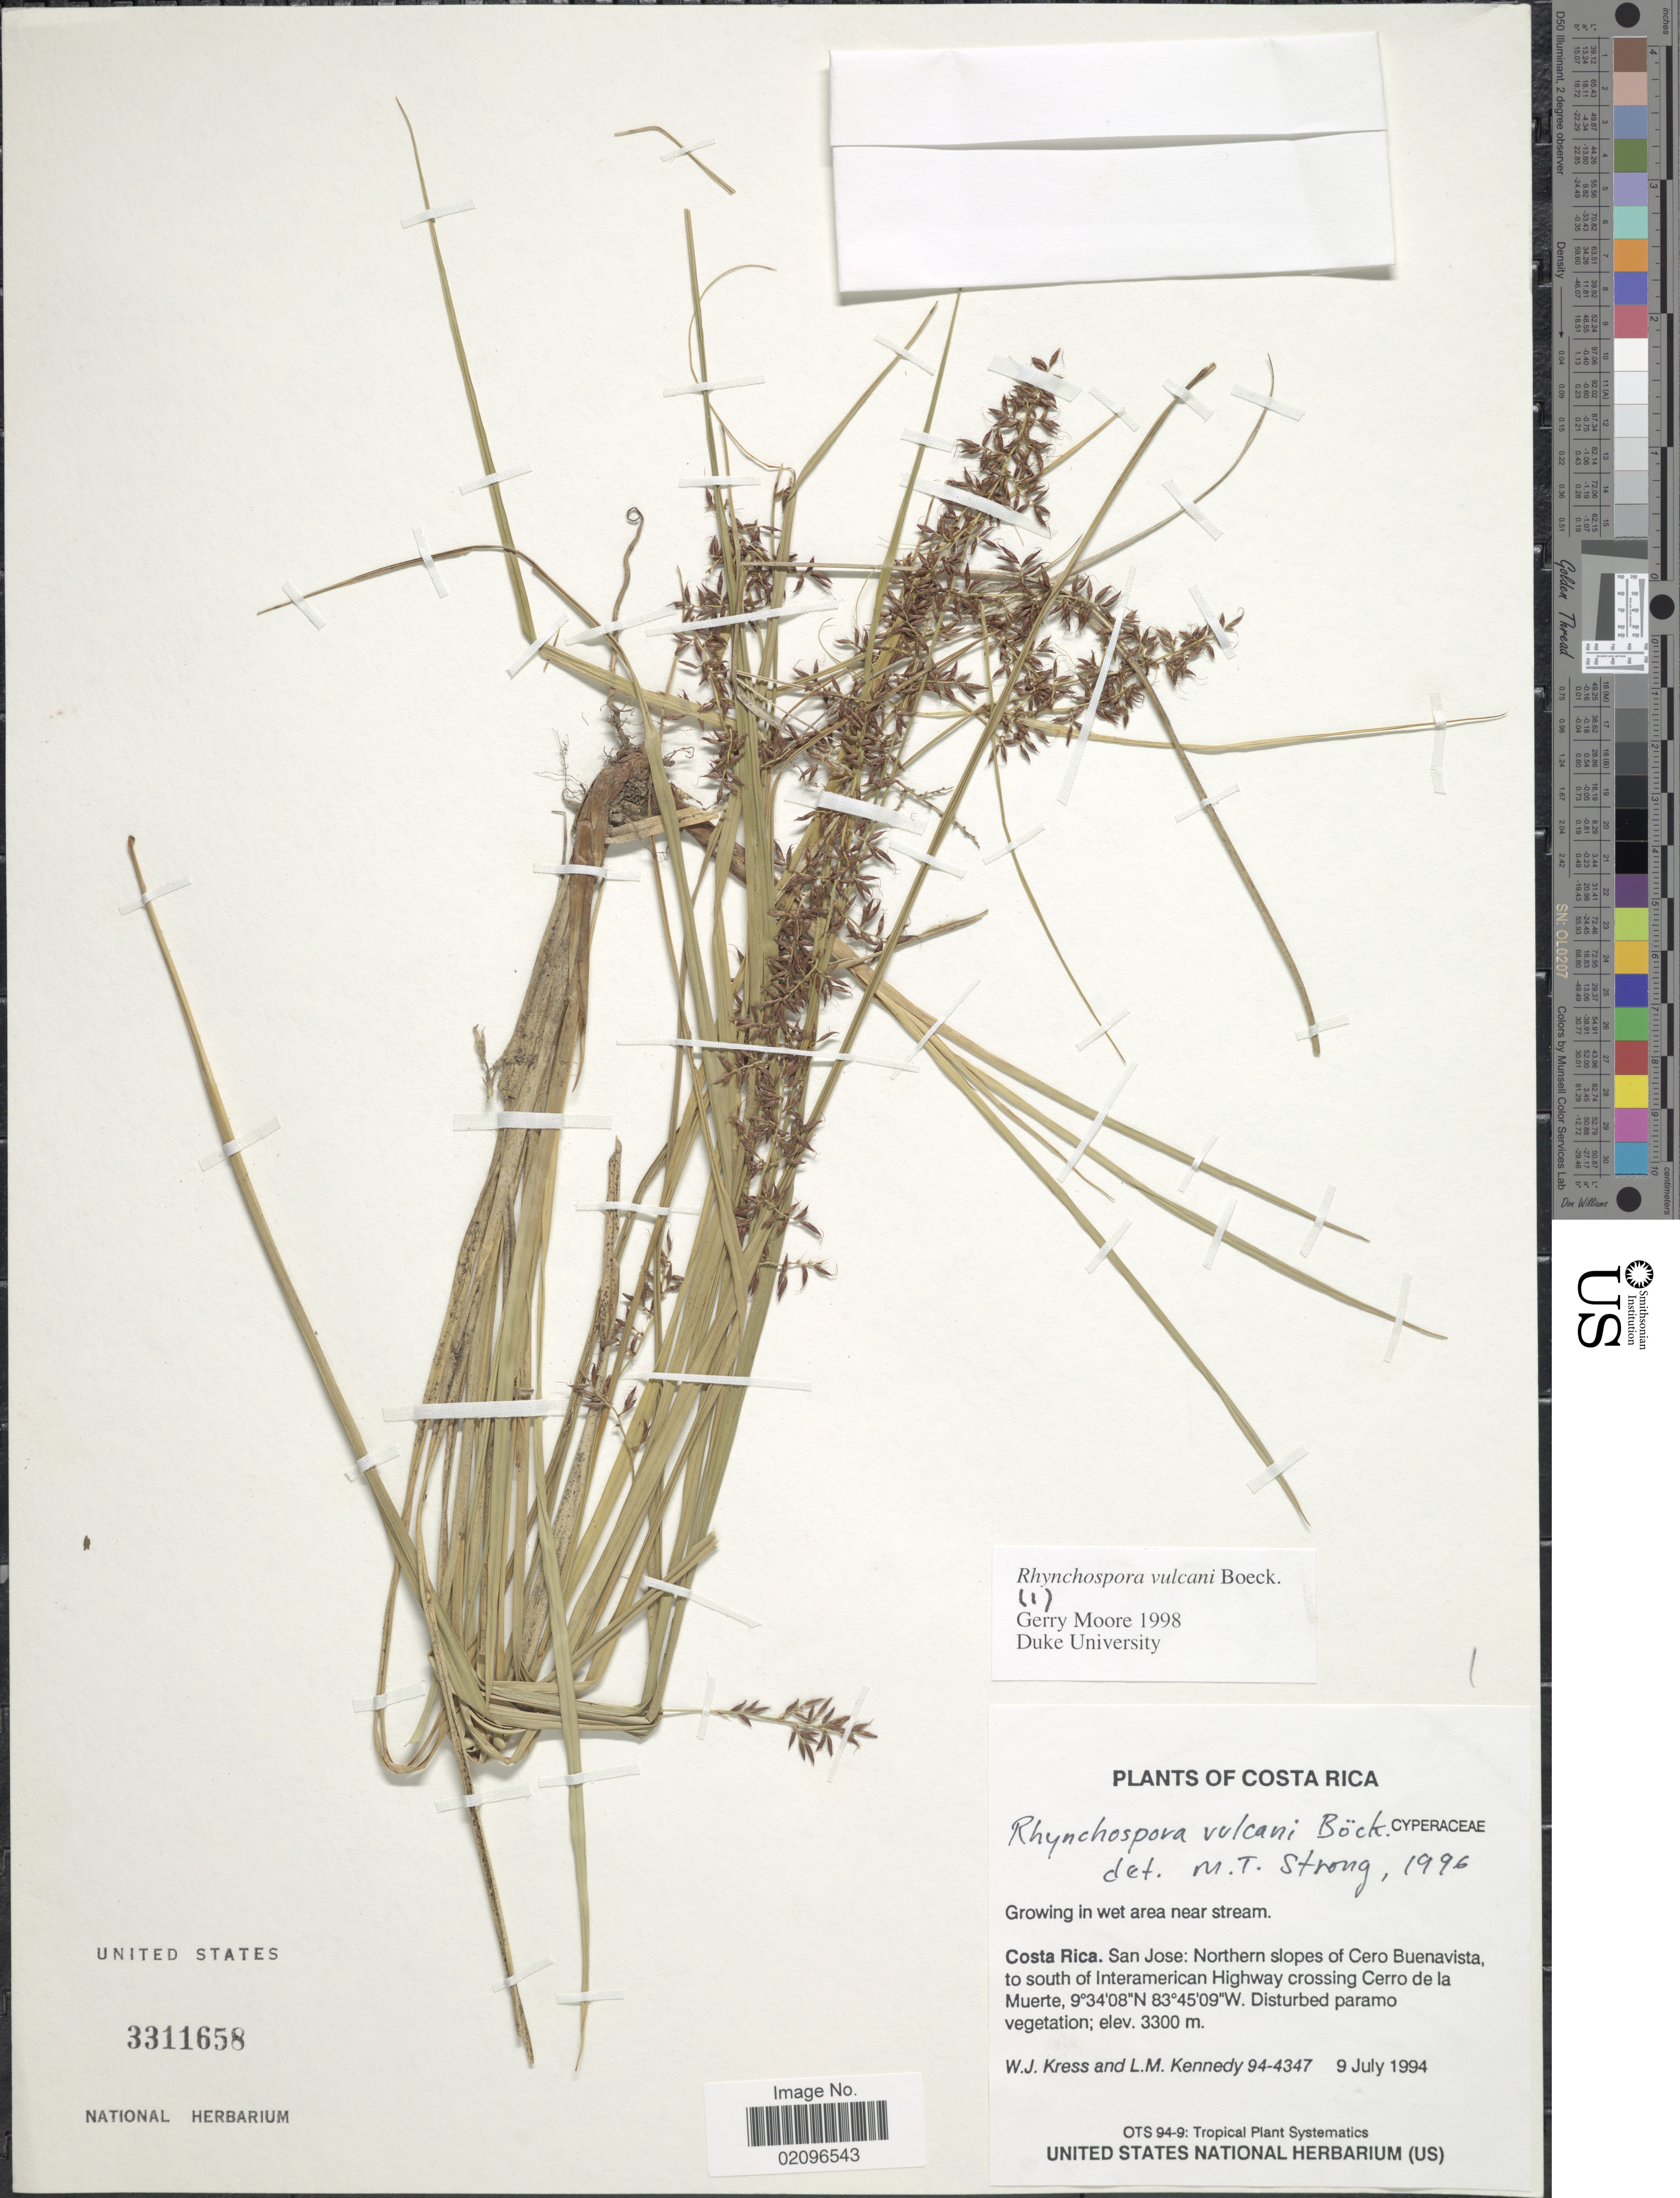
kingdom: Plantae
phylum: Tracheophyta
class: Liliopsida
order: Poales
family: Cyperaceae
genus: Rhynchospora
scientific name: Rhynchospora vulcani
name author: Boeckeler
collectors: W. J. Kress & L. M. Kennedy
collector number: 94-4347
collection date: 1994-07-09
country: Costa Rica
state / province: San José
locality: Costa Rica. San Jose: Northern slopes Cero Buenavista, to south of Interamerican Highway crossing Cerro de la Muerte.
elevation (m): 3300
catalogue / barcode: US 3311658